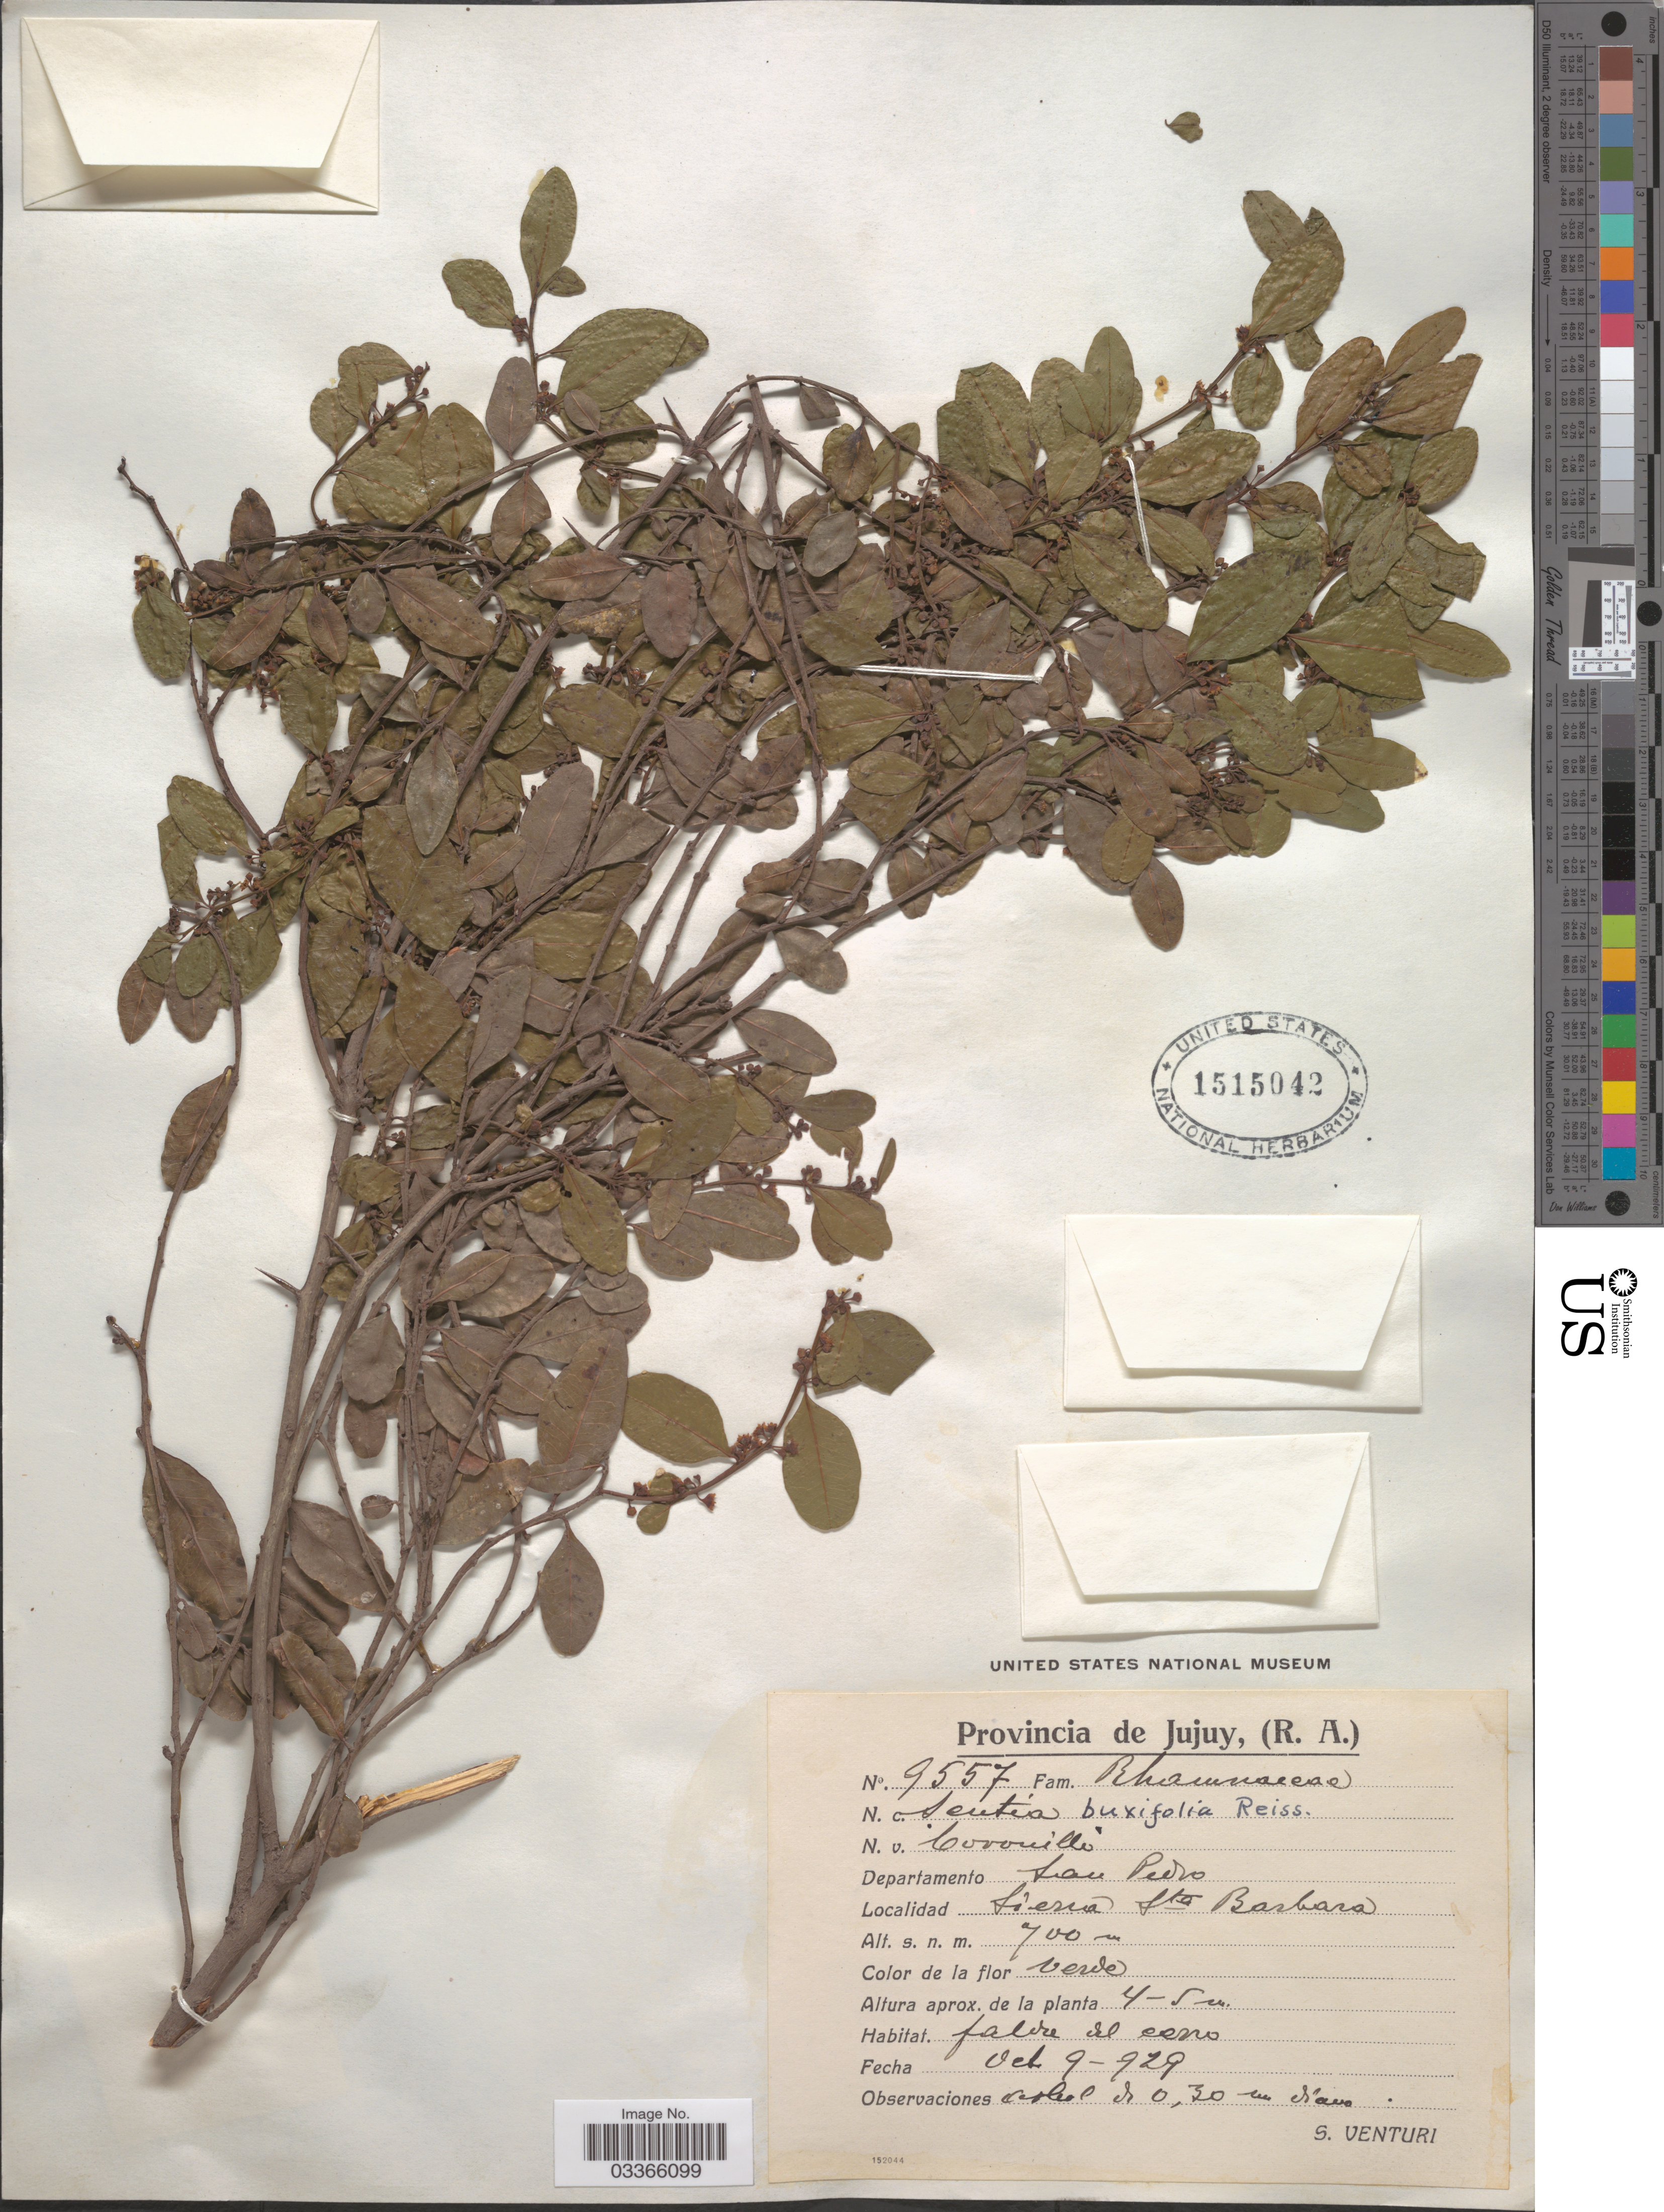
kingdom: Plantae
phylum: Tracheophyta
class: Magnoliopsida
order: Rosales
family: Rhamnaceae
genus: Scutia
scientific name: Scutia buxifolia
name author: Reissek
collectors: S. Venturi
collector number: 9557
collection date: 1929-10-09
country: Argentina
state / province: Jujuy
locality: Departamento San Pedro, Sierra Sta Barbara.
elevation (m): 700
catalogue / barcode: US 1515042